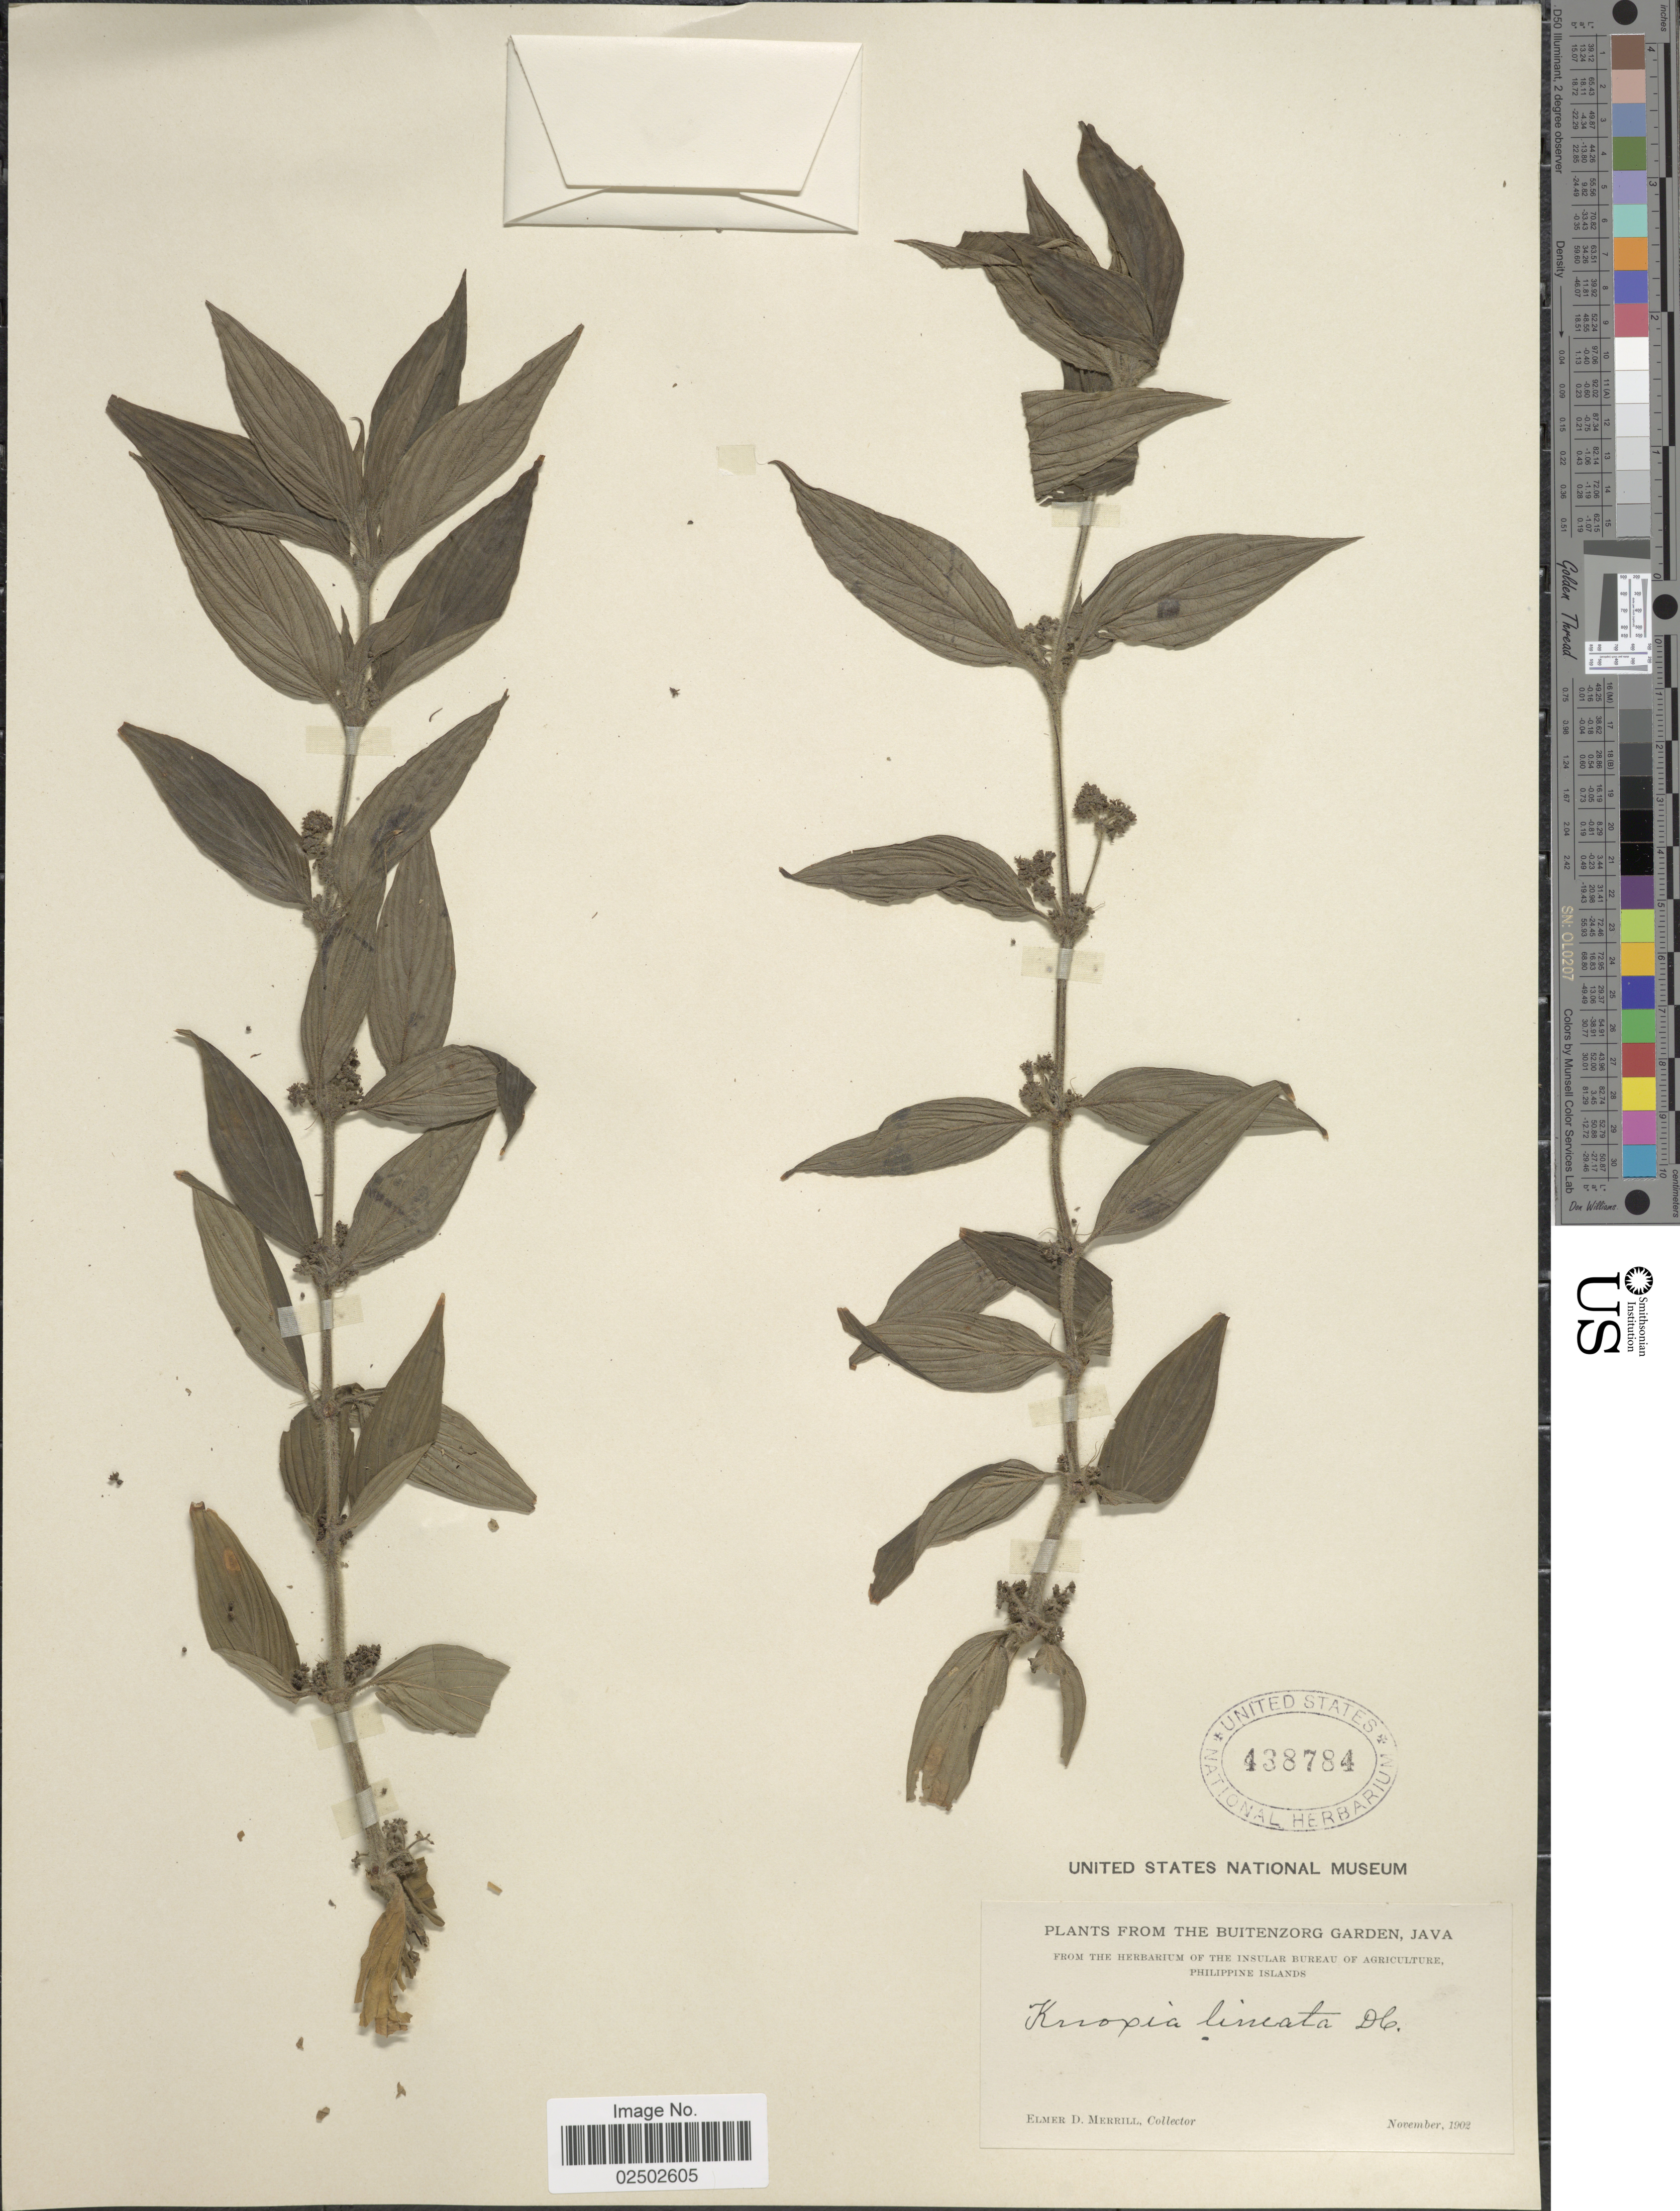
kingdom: Plantae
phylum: Tracheophyta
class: Magnoliopsida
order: Gentianales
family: Rubiaceae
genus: Knoxia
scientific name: Knoxia lineata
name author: (Blume) DC.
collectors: E. D. Merrill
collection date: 1902-11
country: Indonesia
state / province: Java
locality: Buitenzorg Garden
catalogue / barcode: US 438784